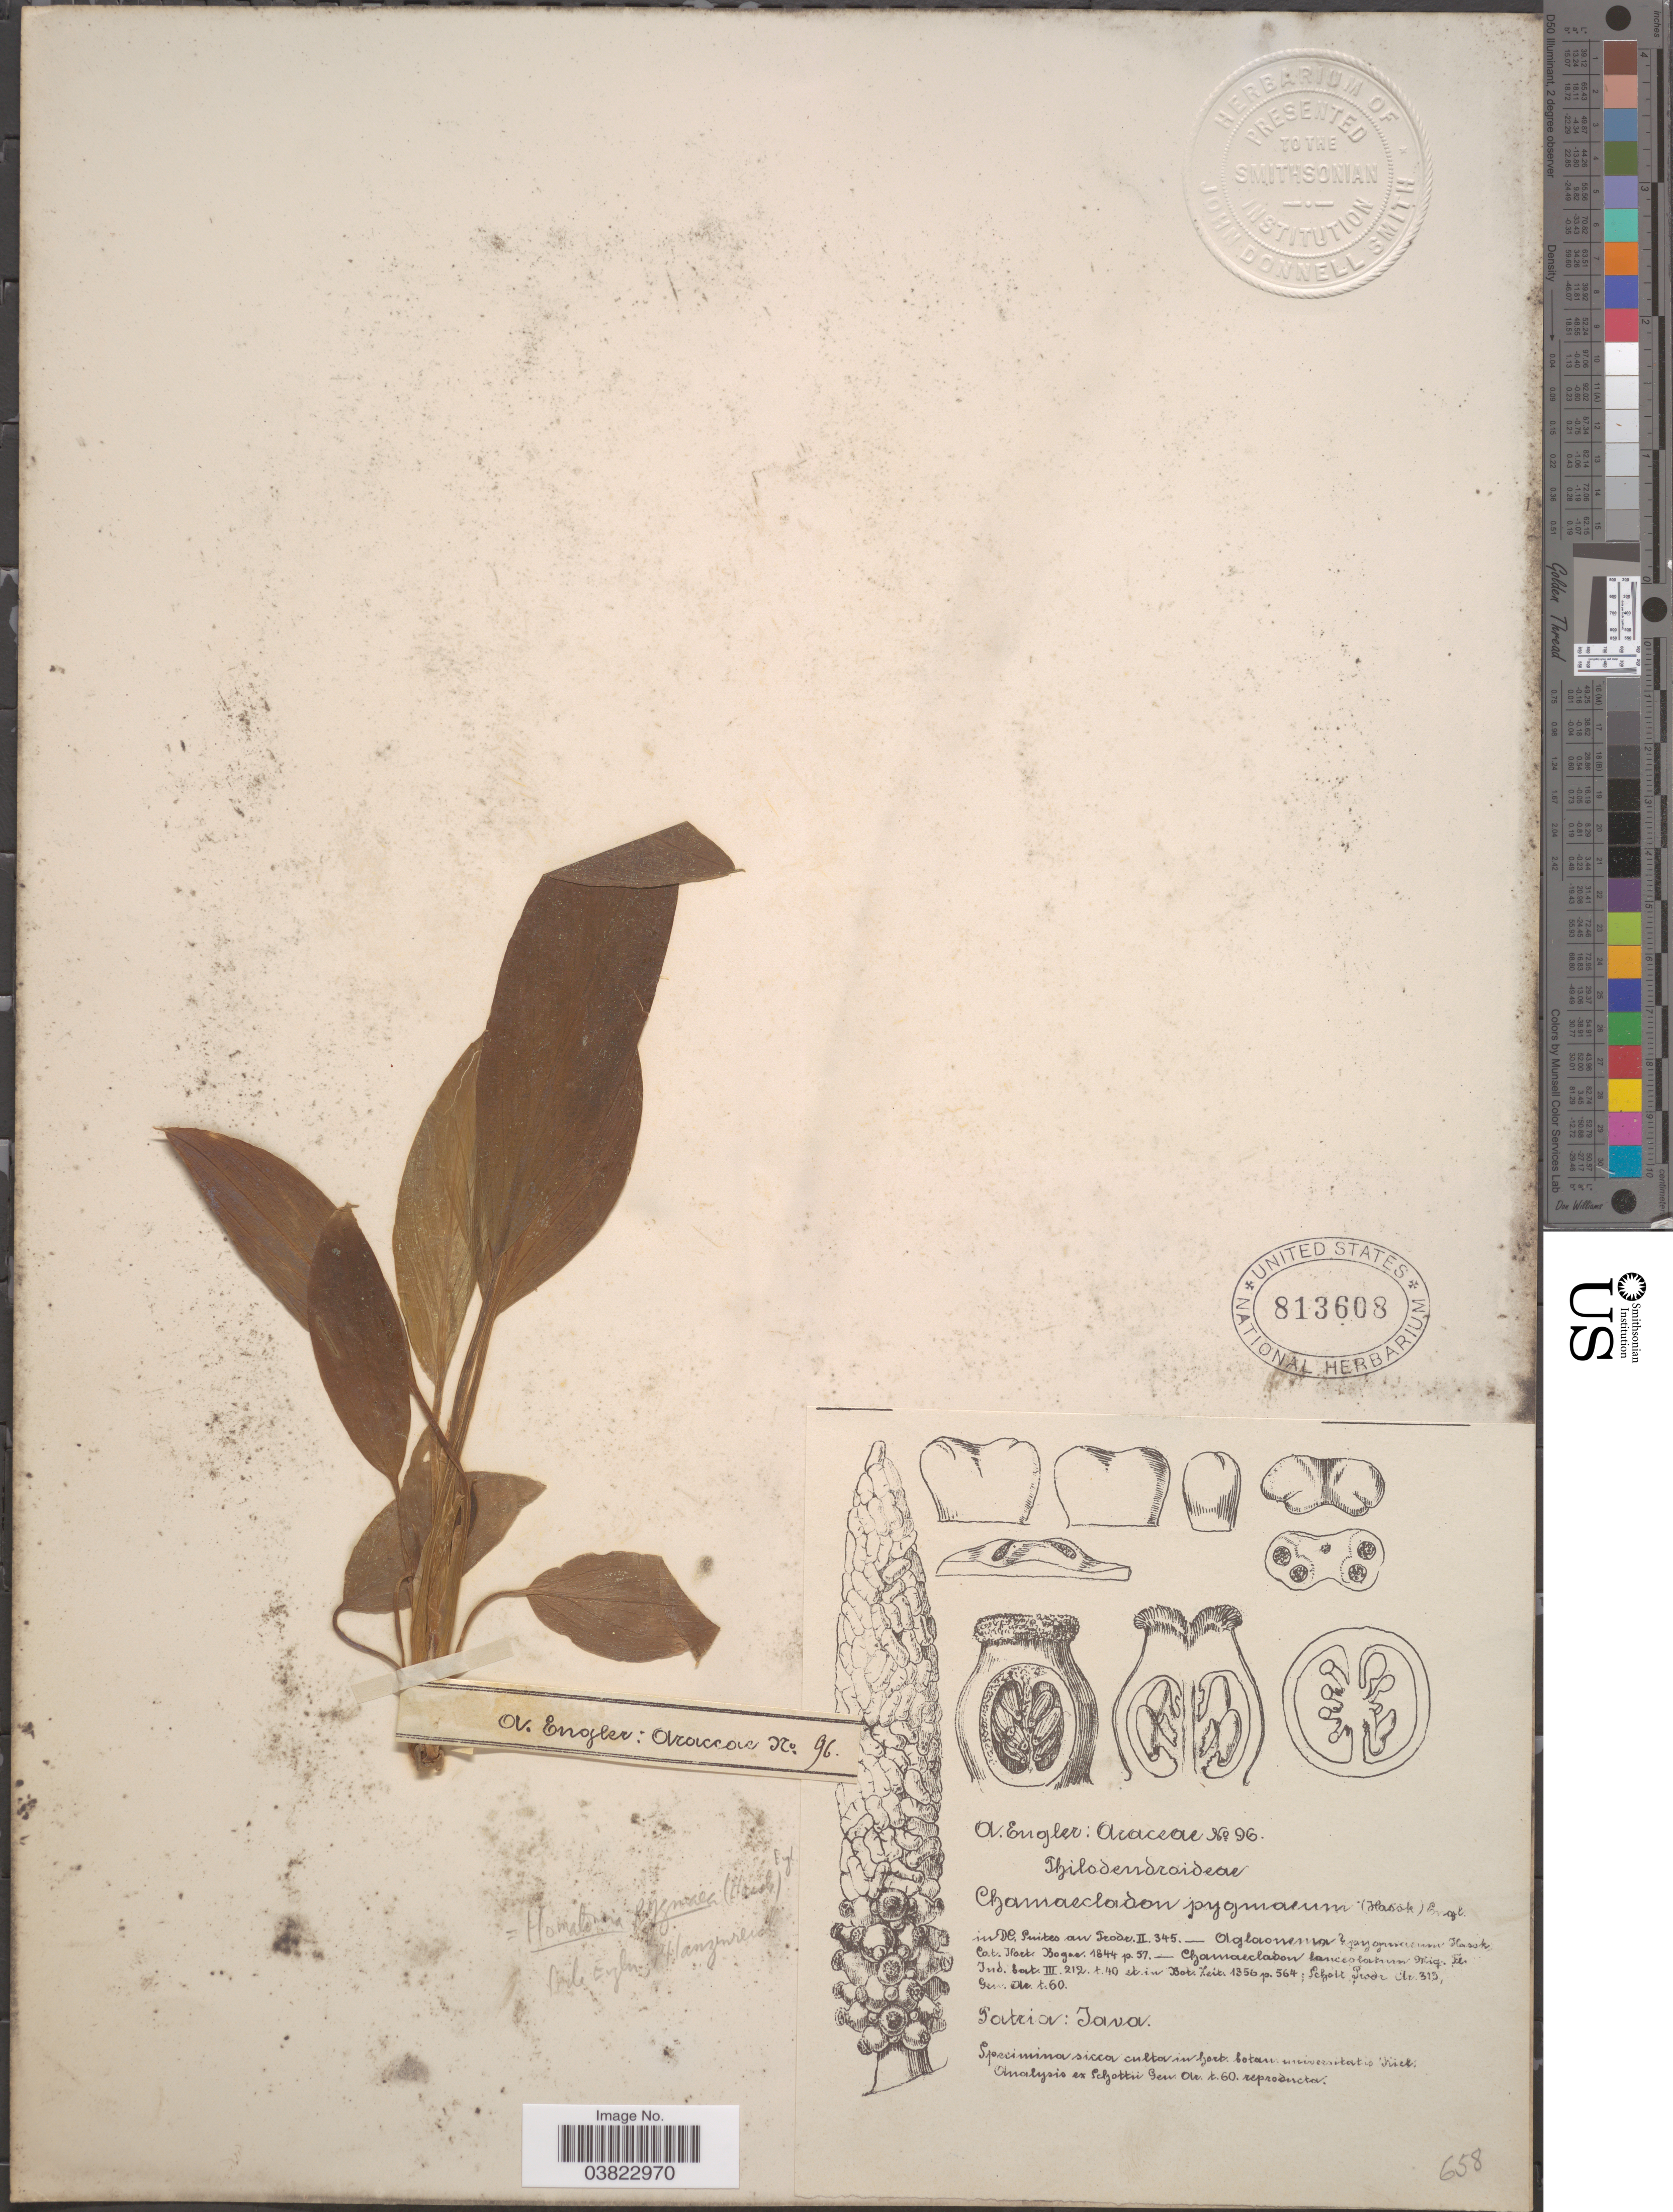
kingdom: Plantae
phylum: Tracheophyta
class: Liliopsida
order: Alismatales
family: Araceae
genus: Homalomena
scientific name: Homalomena pygmaea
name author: (Hassk.) Engl.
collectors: A. Engler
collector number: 96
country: Indonesia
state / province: Java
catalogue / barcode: US 813608